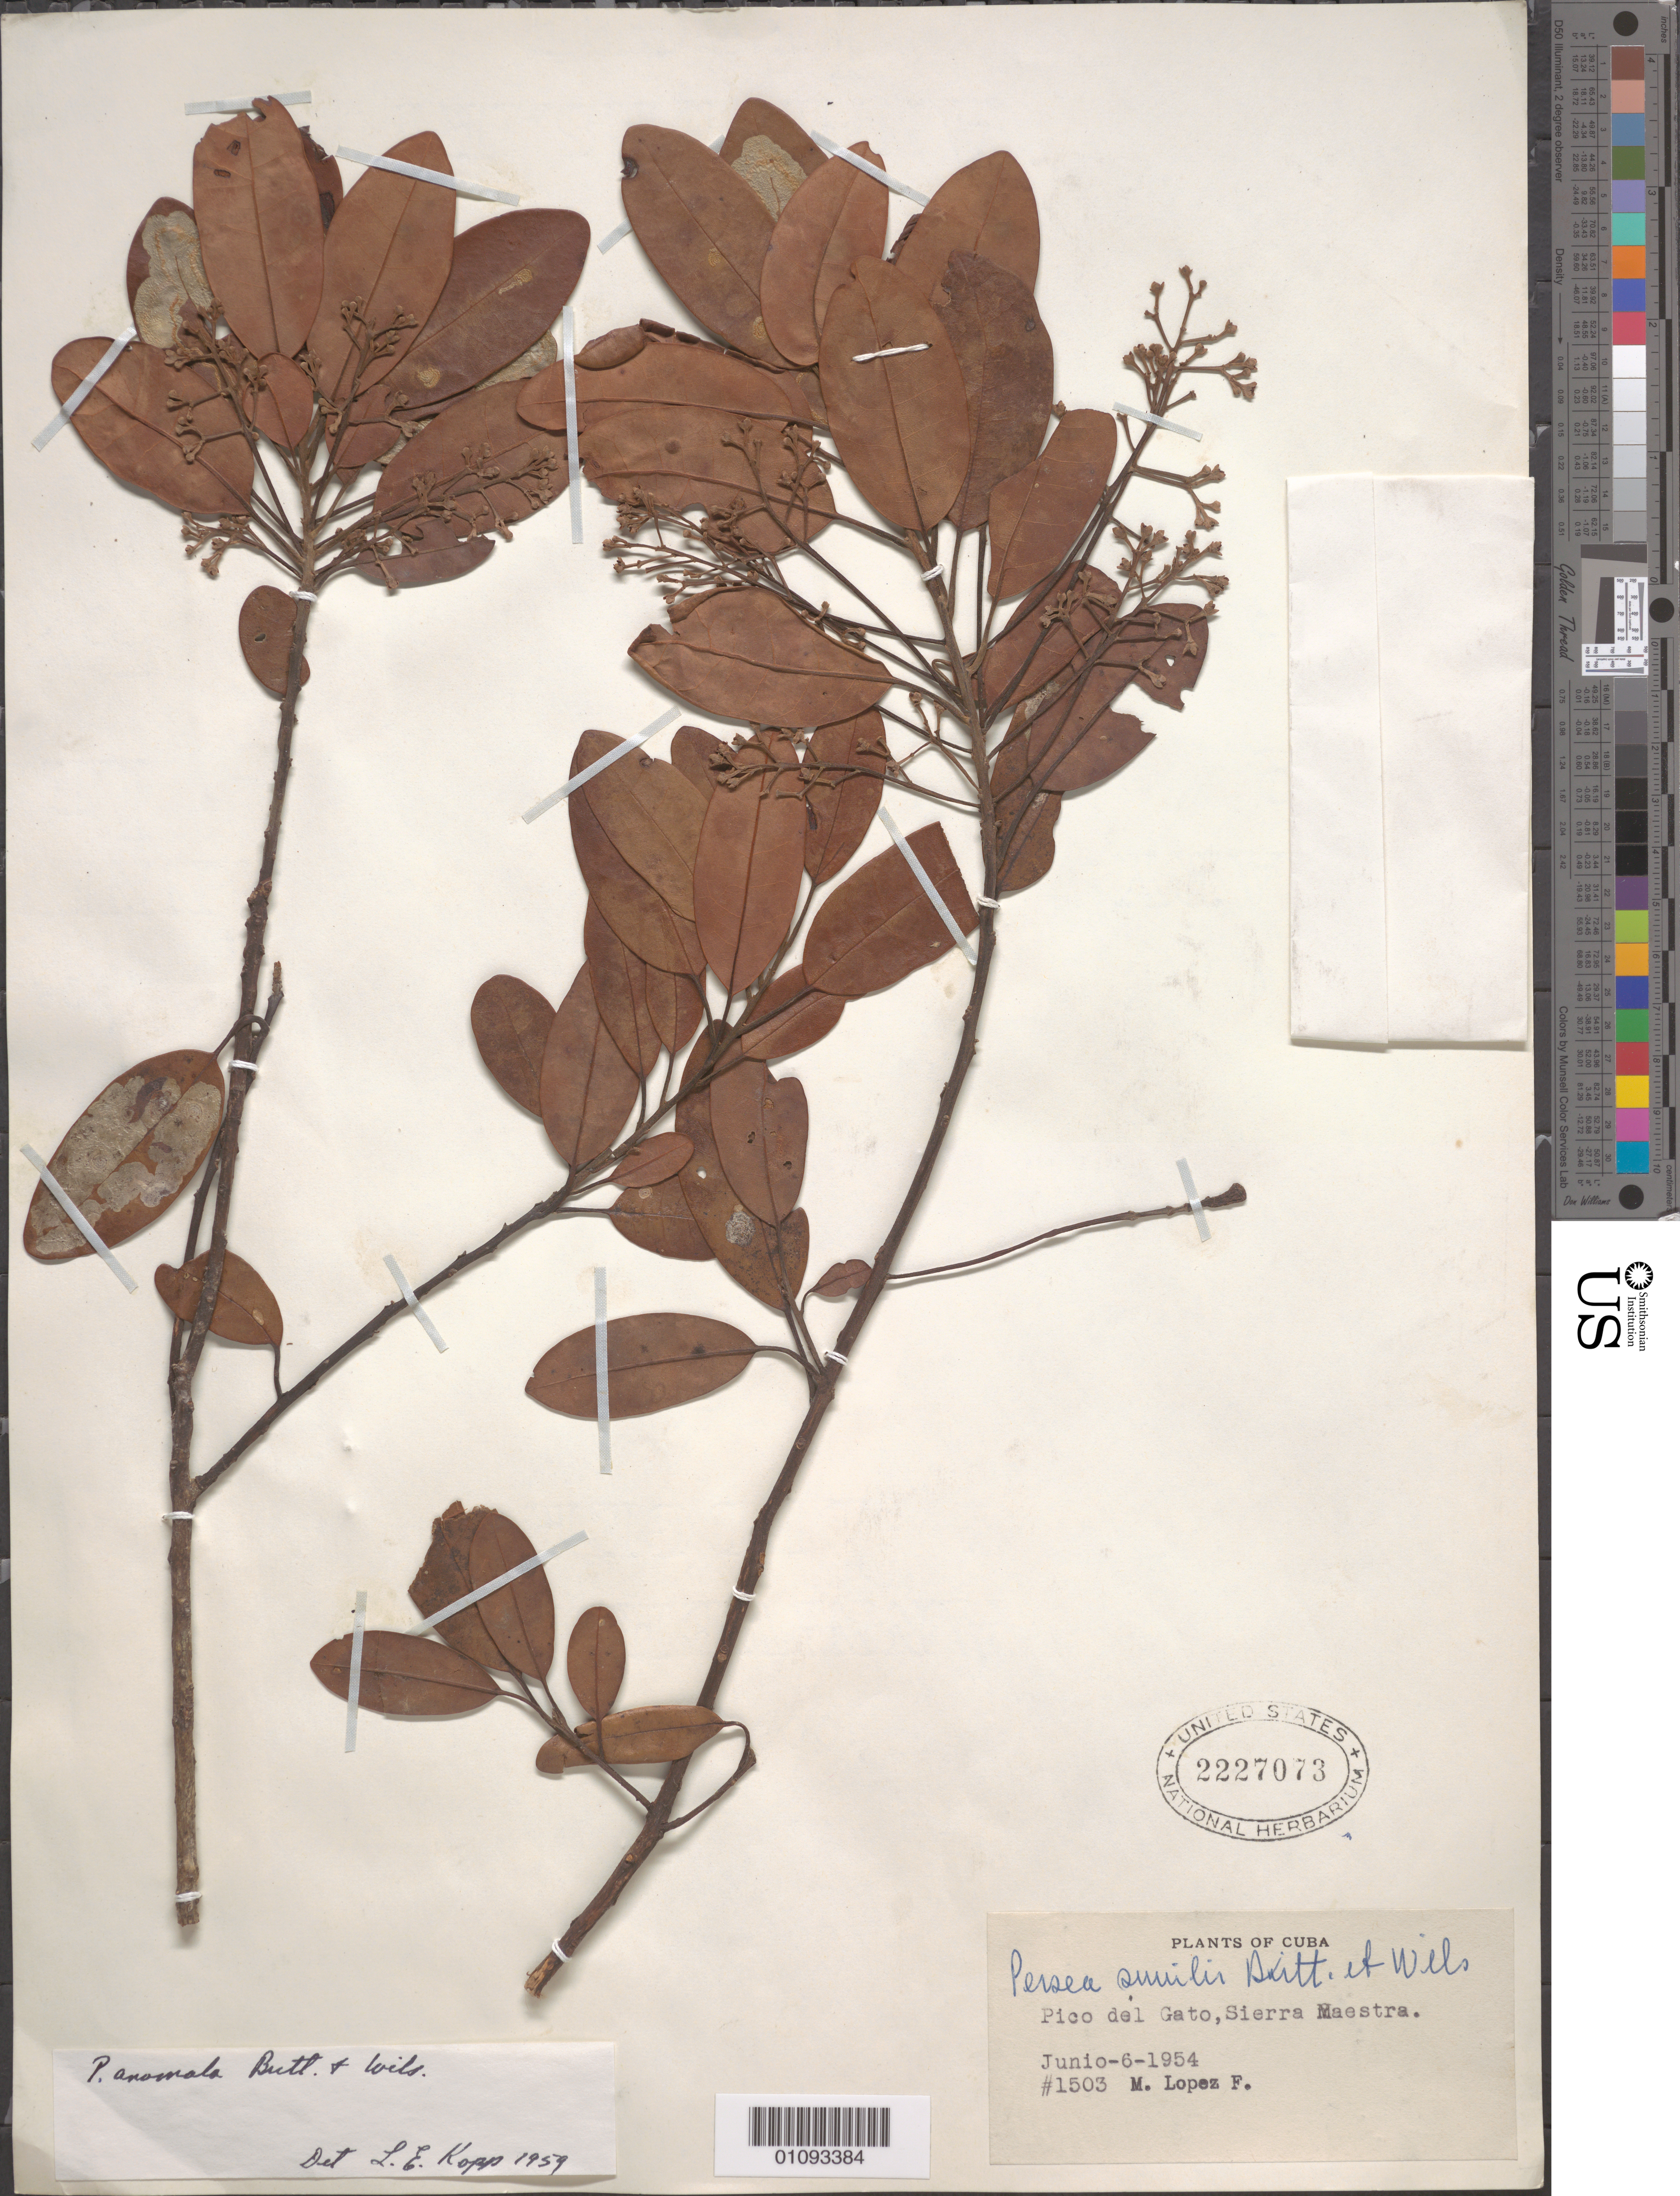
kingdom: Plantae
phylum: Tracheophyta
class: Magnoliopsida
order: Laurales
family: Lauraceae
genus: Persea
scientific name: Persea anomala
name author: Britton & P. Wilson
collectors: M. López Figueiras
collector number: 1503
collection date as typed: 1900 to -- --- 1999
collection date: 1900/1999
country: Cuba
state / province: Pinar del Rio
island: Cuba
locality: Pico del Gato, Sierra Maestra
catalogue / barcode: US 2227073